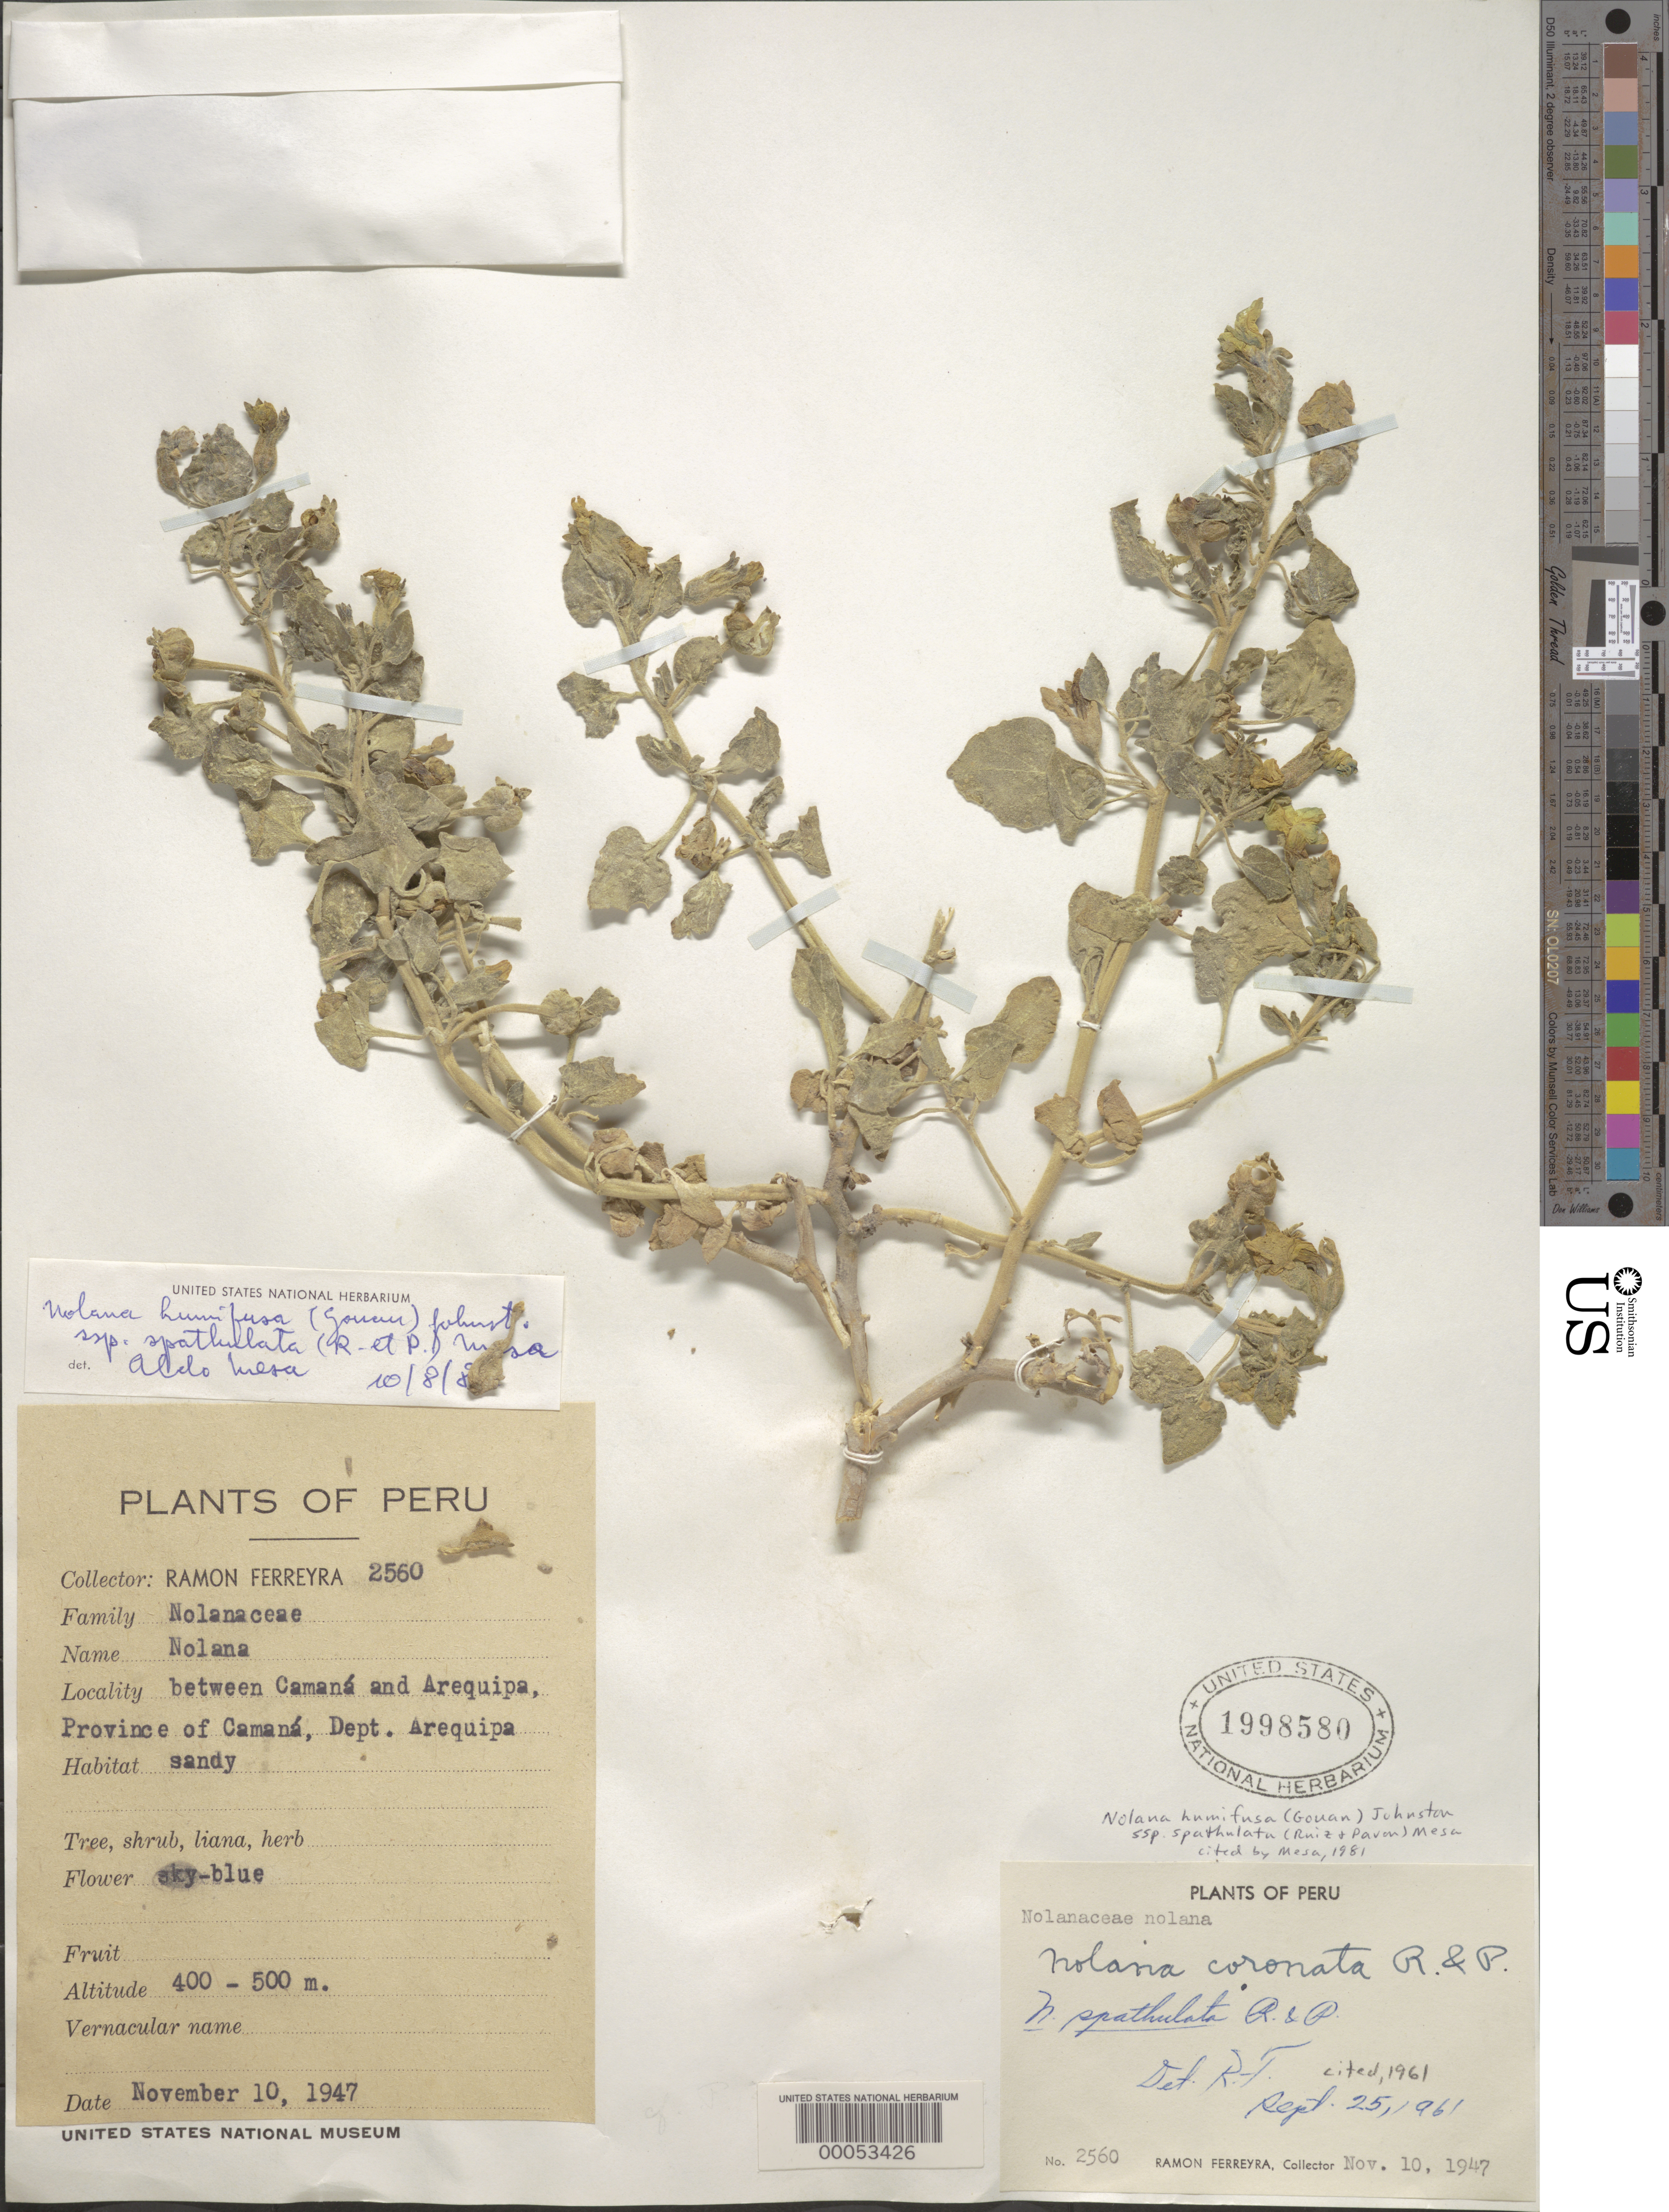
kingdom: Plantae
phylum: Tracheophyta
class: Magnoliopsida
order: Solanales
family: Solanaceae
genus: Nolana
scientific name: Nolana humifusa var. humifusa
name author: (Gouan) I.M. Johnst.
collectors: R. A. Ferreyra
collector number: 2560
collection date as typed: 10 Nov 1947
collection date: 1947-11-10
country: Peru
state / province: Arequipa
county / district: Camaná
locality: between Camaná and Arequipa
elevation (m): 400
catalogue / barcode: US 1998580